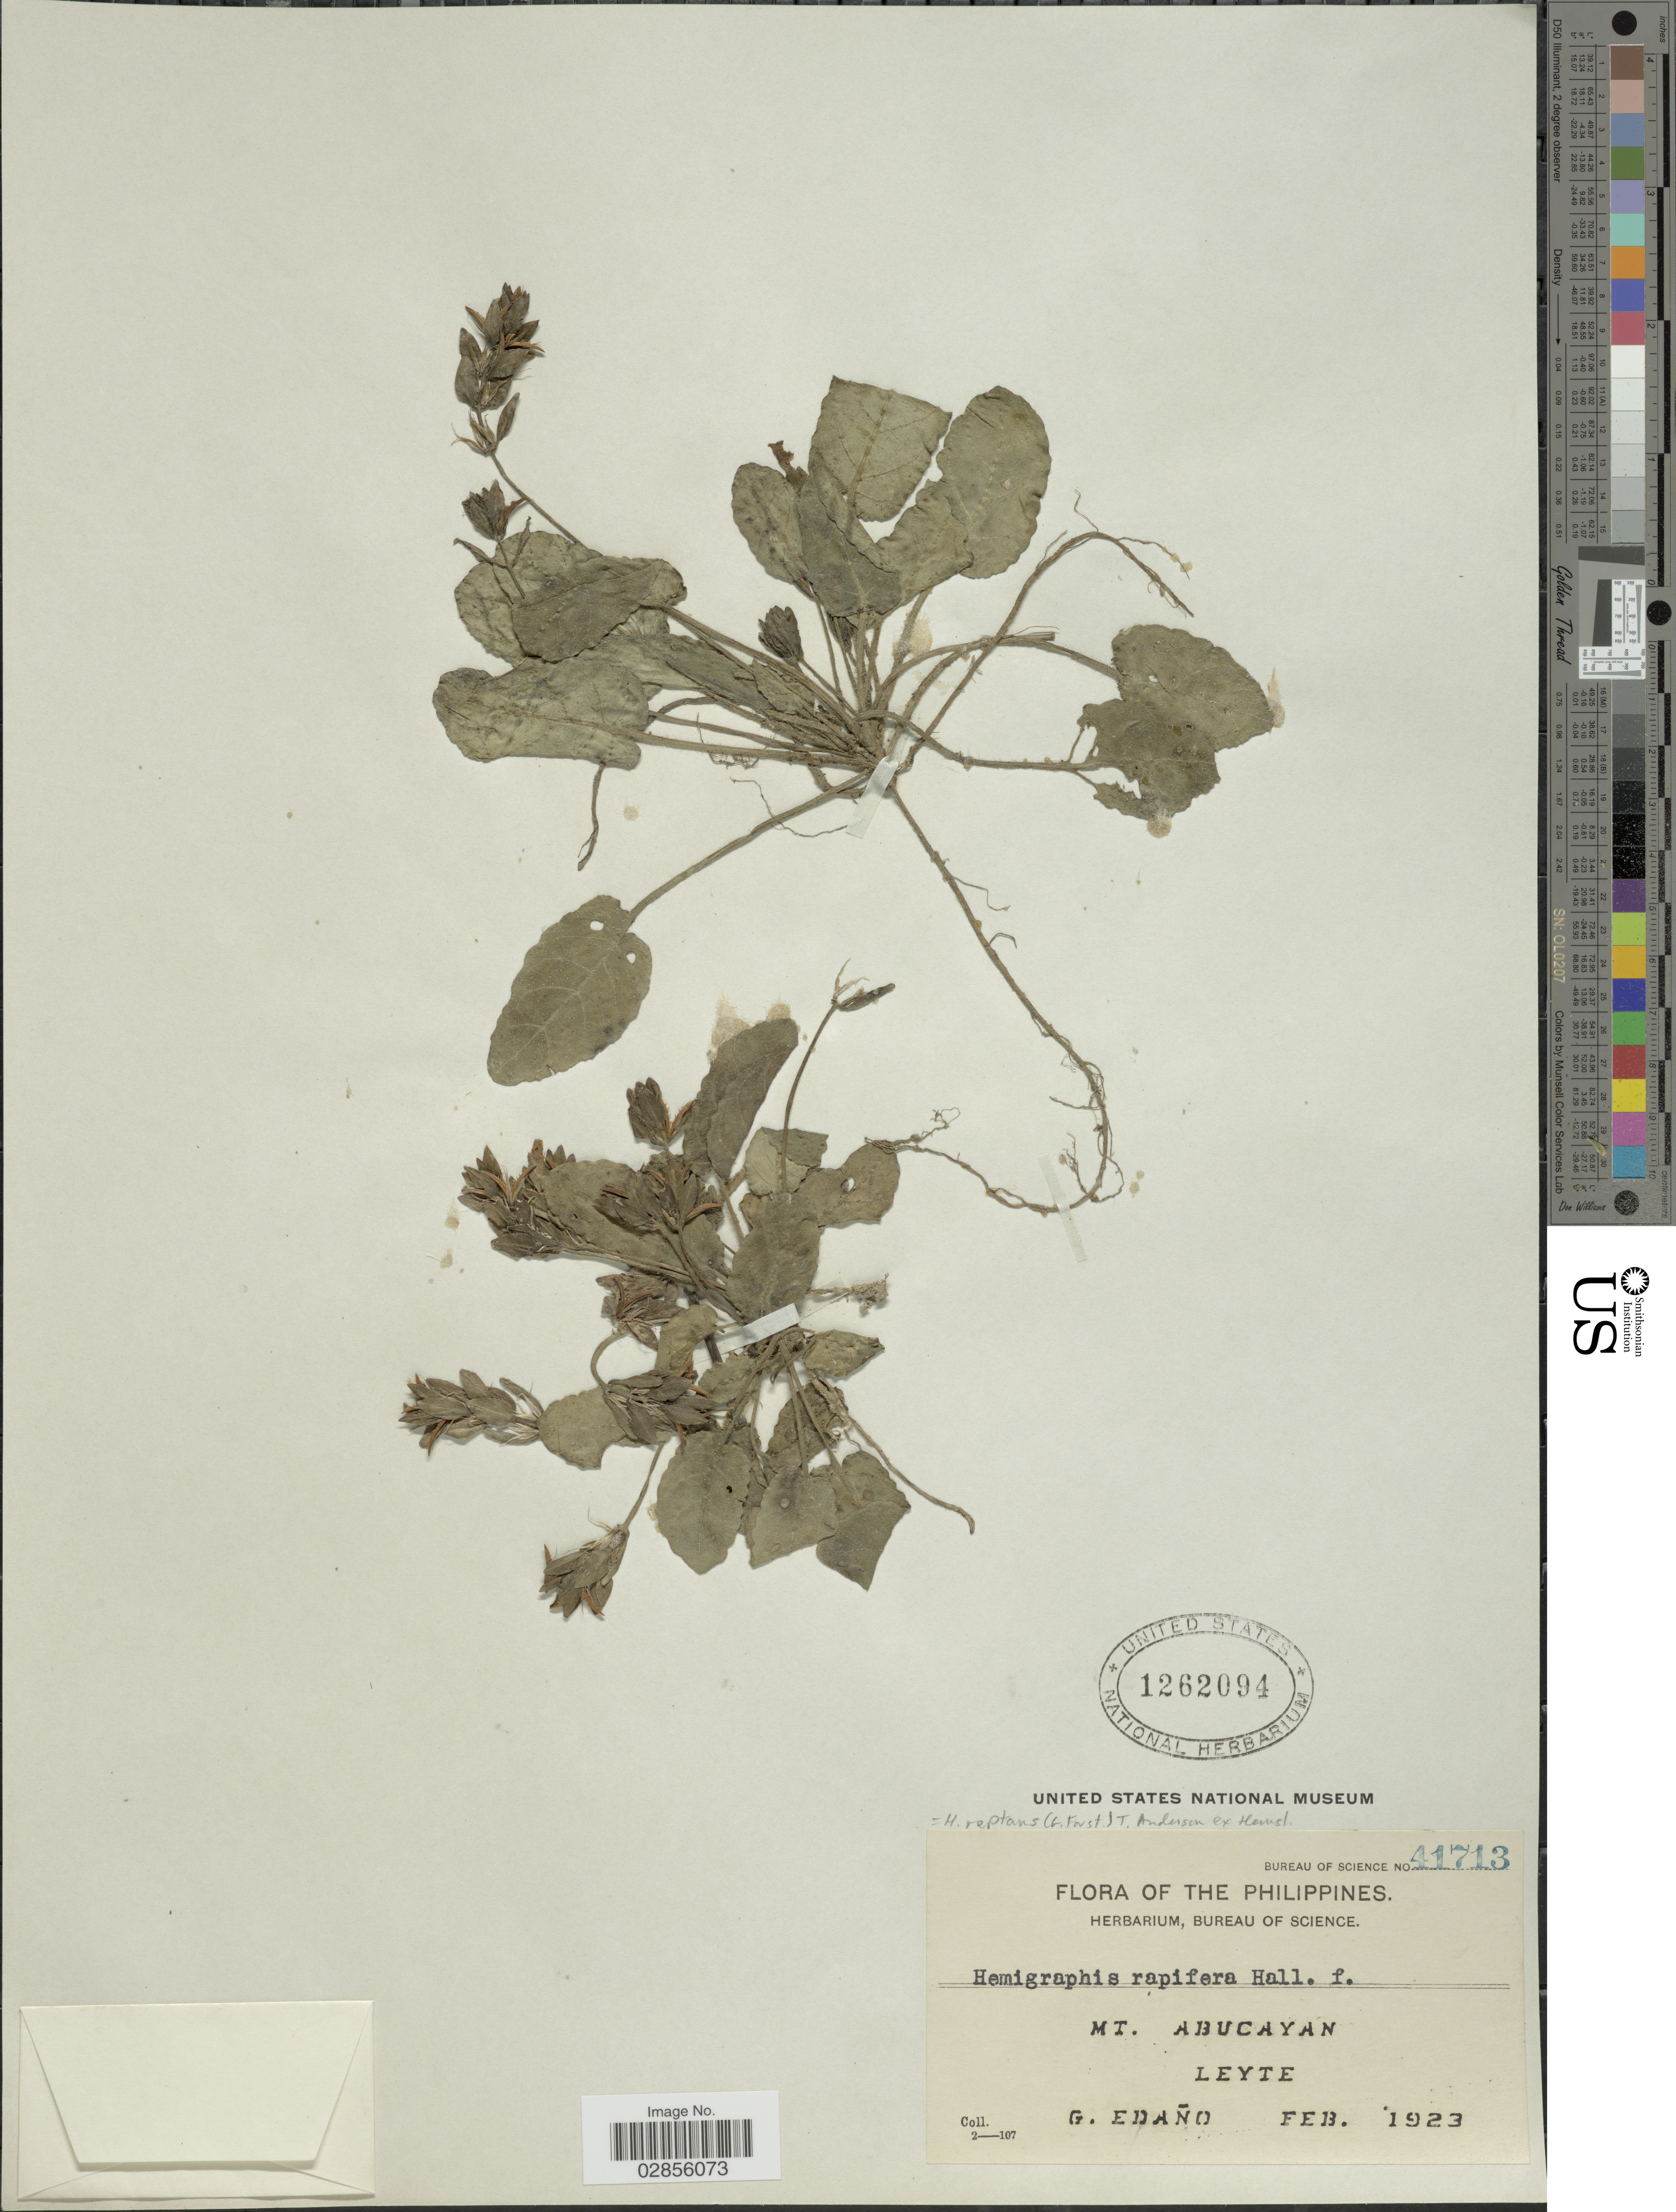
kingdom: Plantae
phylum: Tracheophyta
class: Magnoliopsida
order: Lamiales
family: Acanthaceae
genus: Hemigraphis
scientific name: Hemigraphis reptans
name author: (G. Forst.) T. Anderson ex Hemsl.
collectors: G. Edaño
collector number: Bureau of Science 41713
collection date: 1923-02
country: Philippines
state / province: Eastern Visayas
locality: Mt. Abucayan. Leyte.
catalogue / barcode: US 1262094